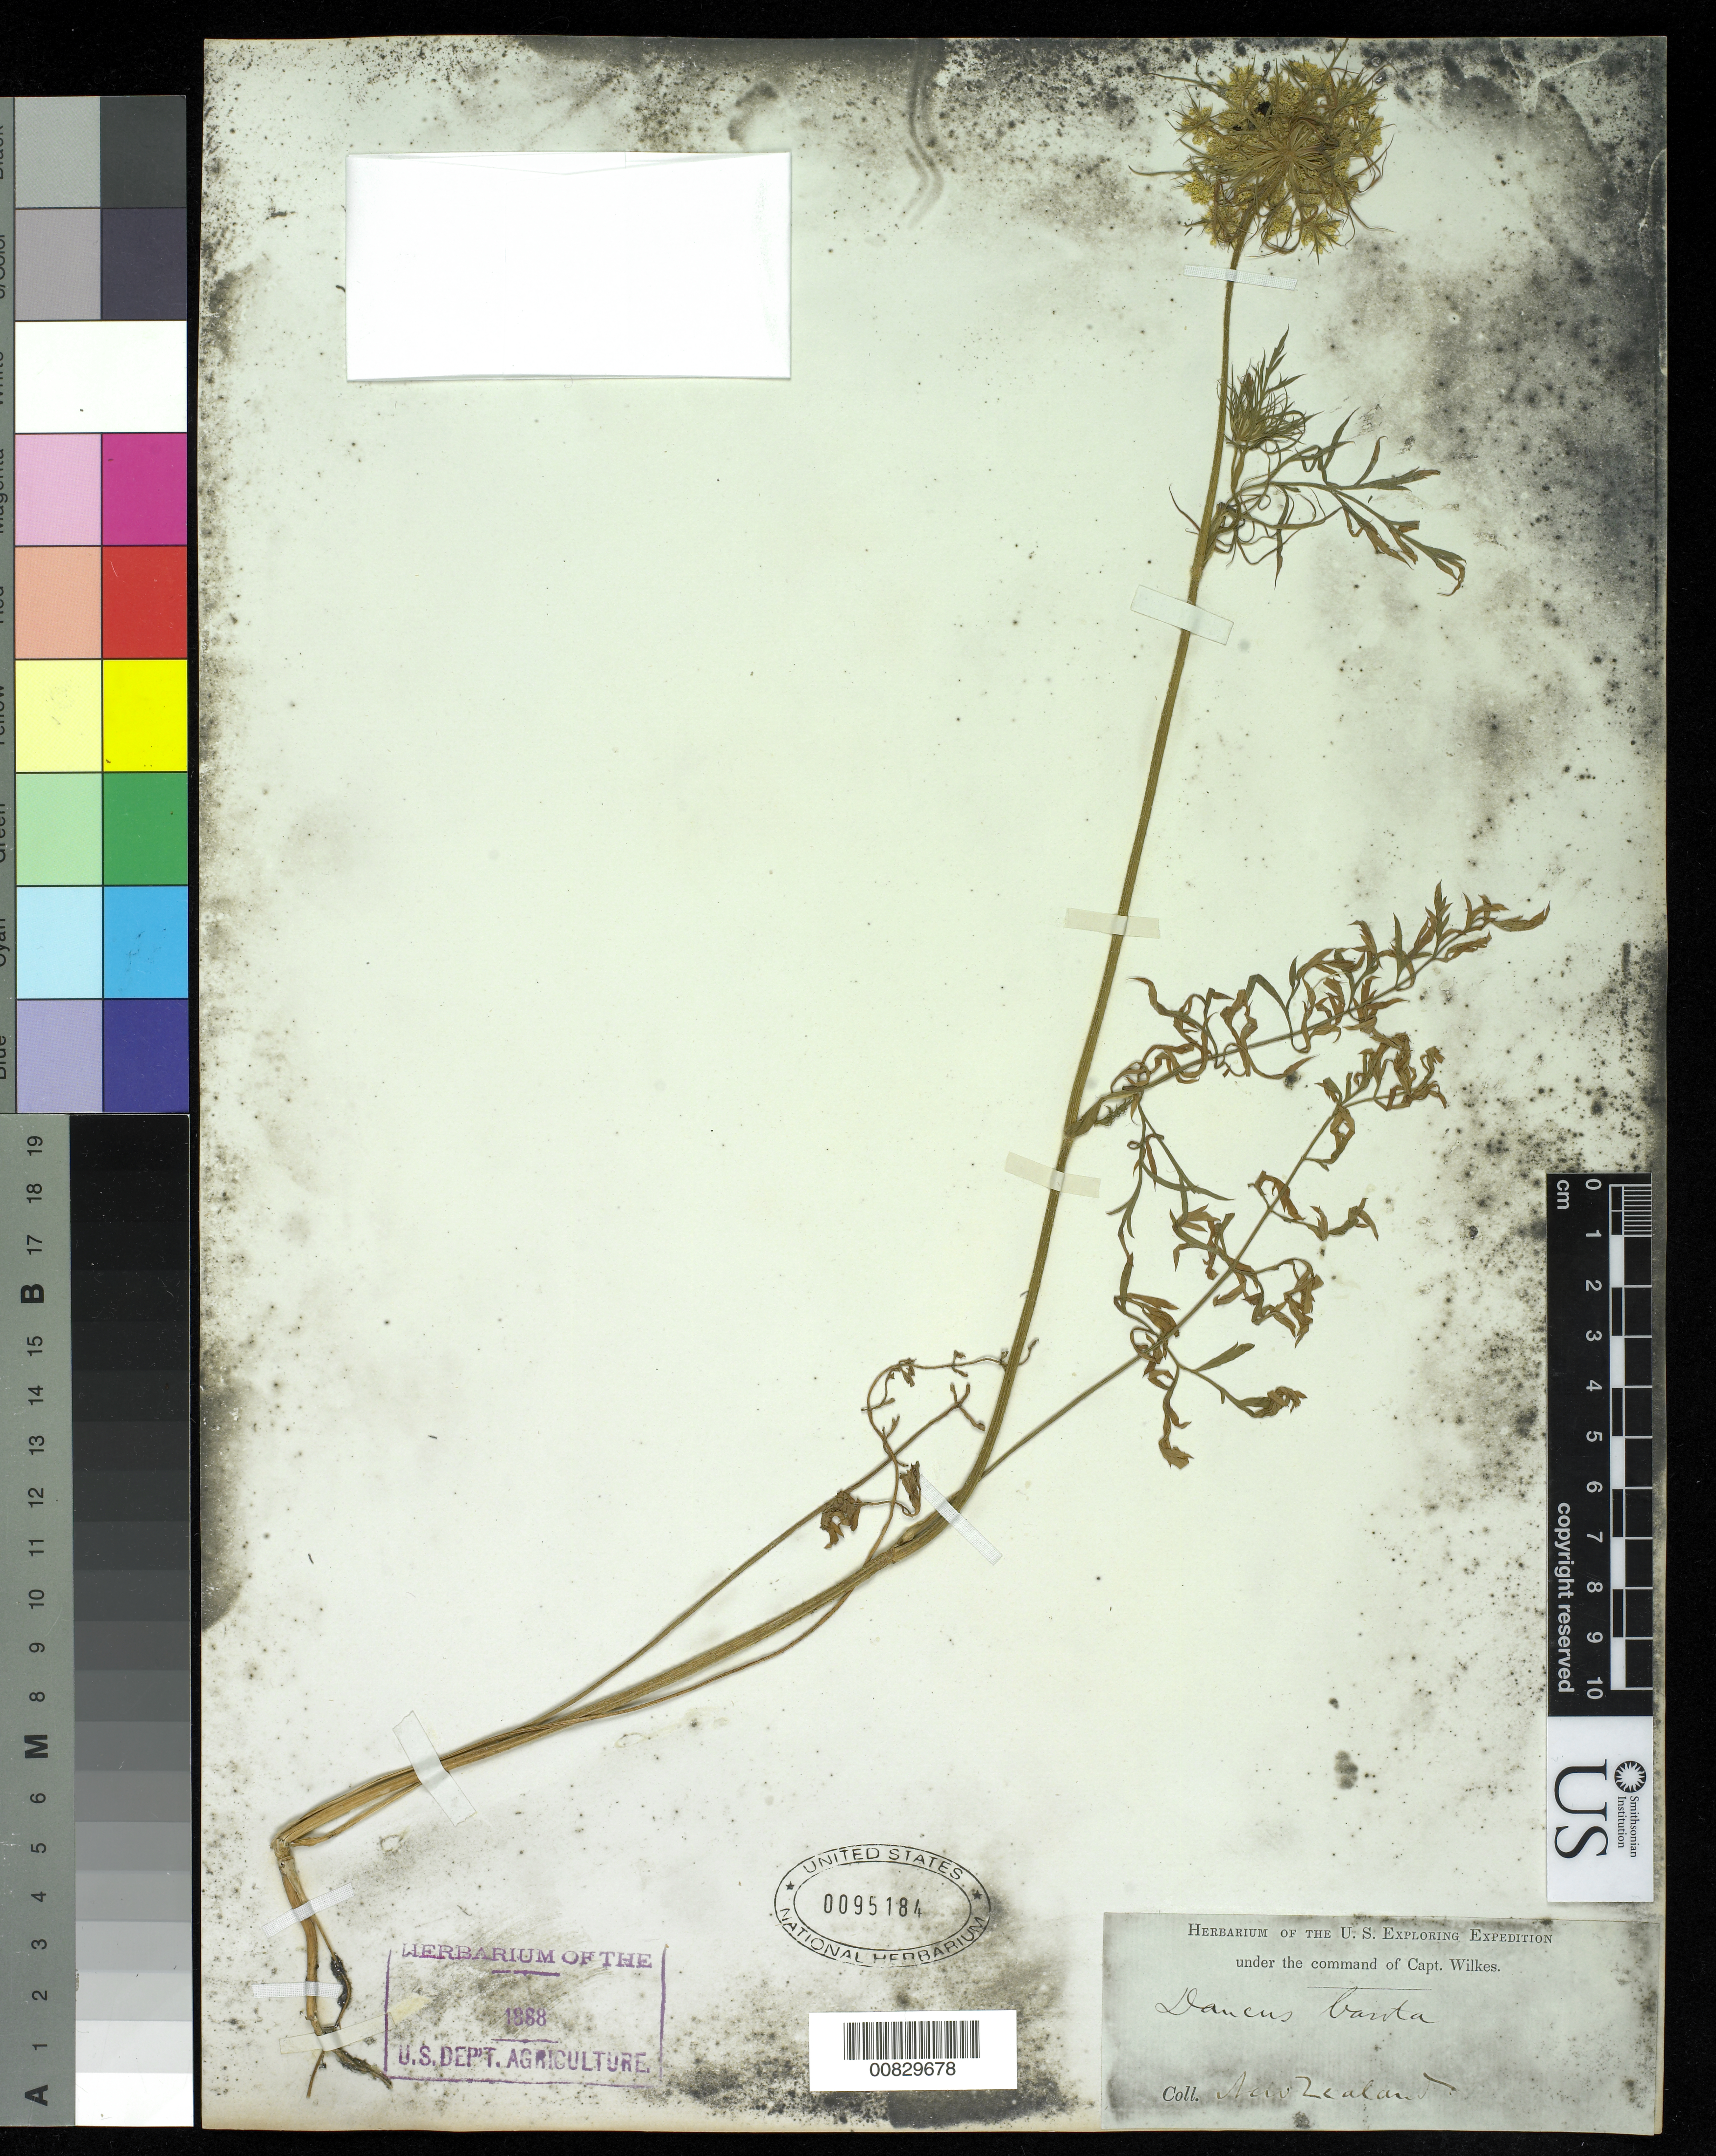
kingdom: Plantae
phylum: Tracheophyta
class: Magnoliopsida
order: Apiales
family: Apiaceae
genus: Daucus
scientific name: Daucus carota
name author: L.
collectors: Wilkes Explor. Exped.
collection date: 1838/1842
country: New Zealand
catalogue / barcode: US 95184